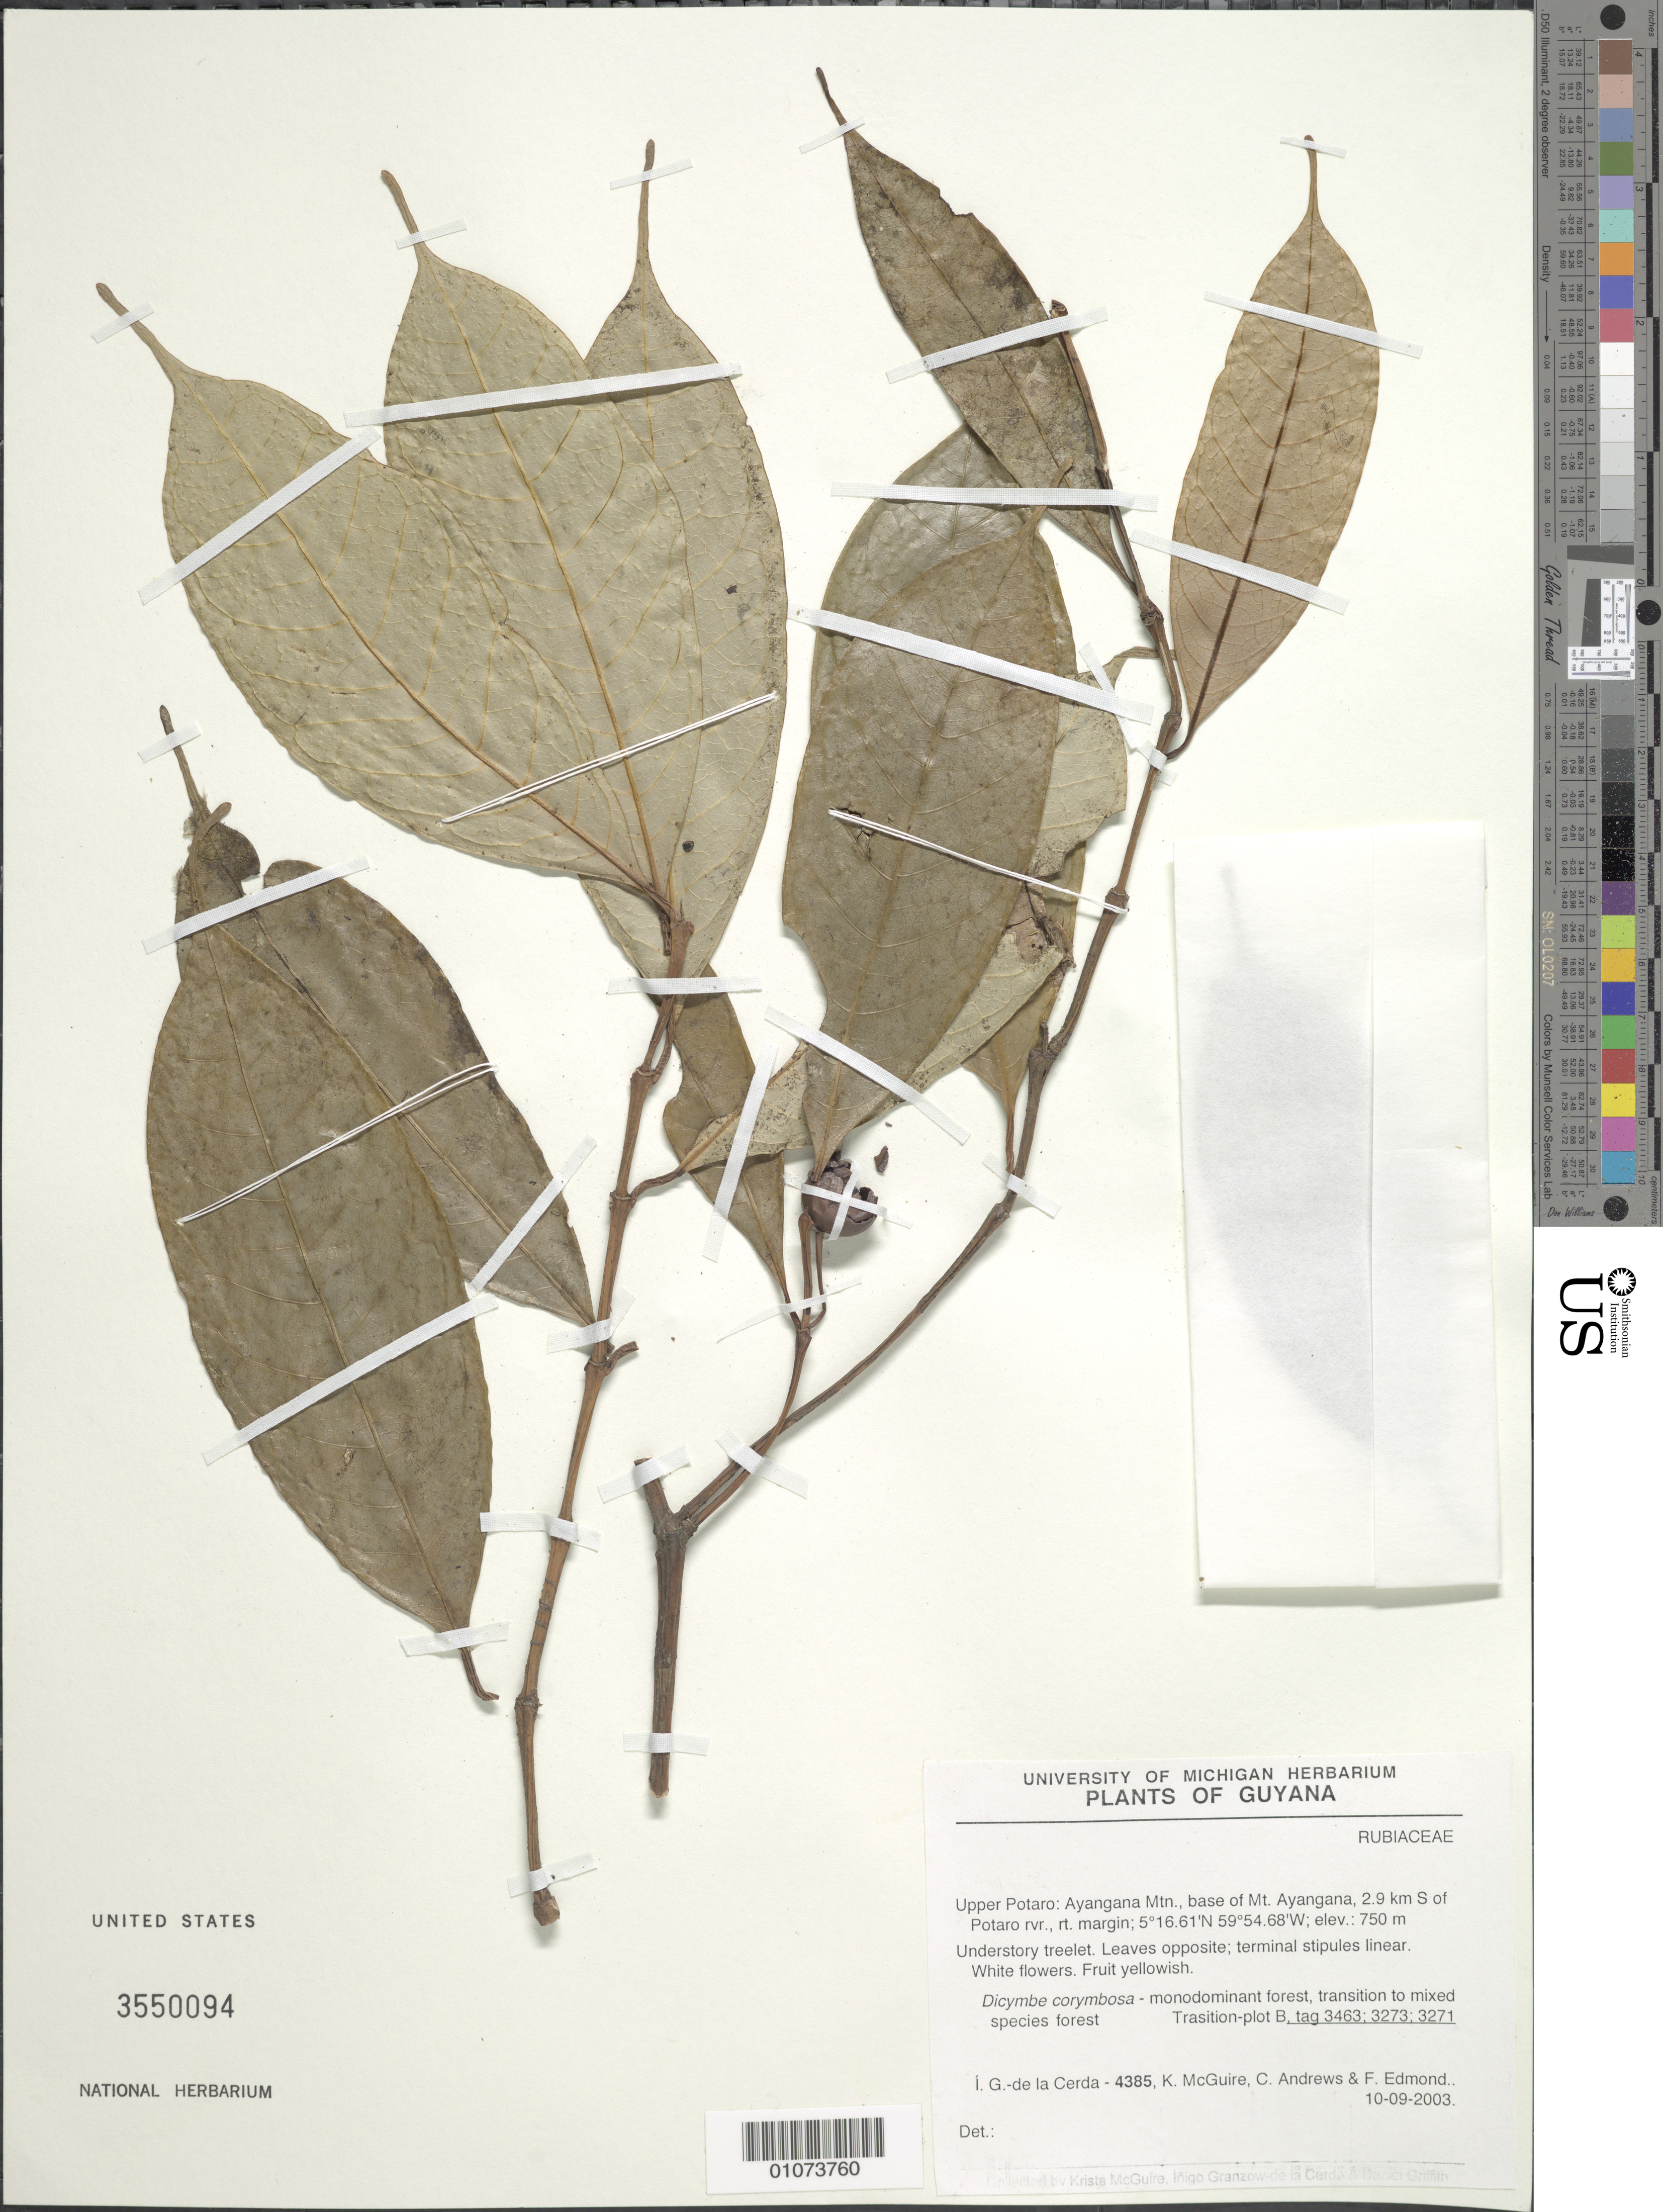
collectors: I. de la Cerda, K. McGuire, C. Andrews & F. Edmond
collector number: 4385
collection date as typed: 10-Sep-03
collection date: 2003-09-10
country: Guyana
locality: Upper Potaro: Ayangana Mtn., base of Mt. Ayangana, 2.9 km S of Potaro rvr., rt margin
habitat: Dicymbe corymbosa - monodominant forest, transition to mixed species forest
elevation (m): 750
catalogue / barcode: US 3550094